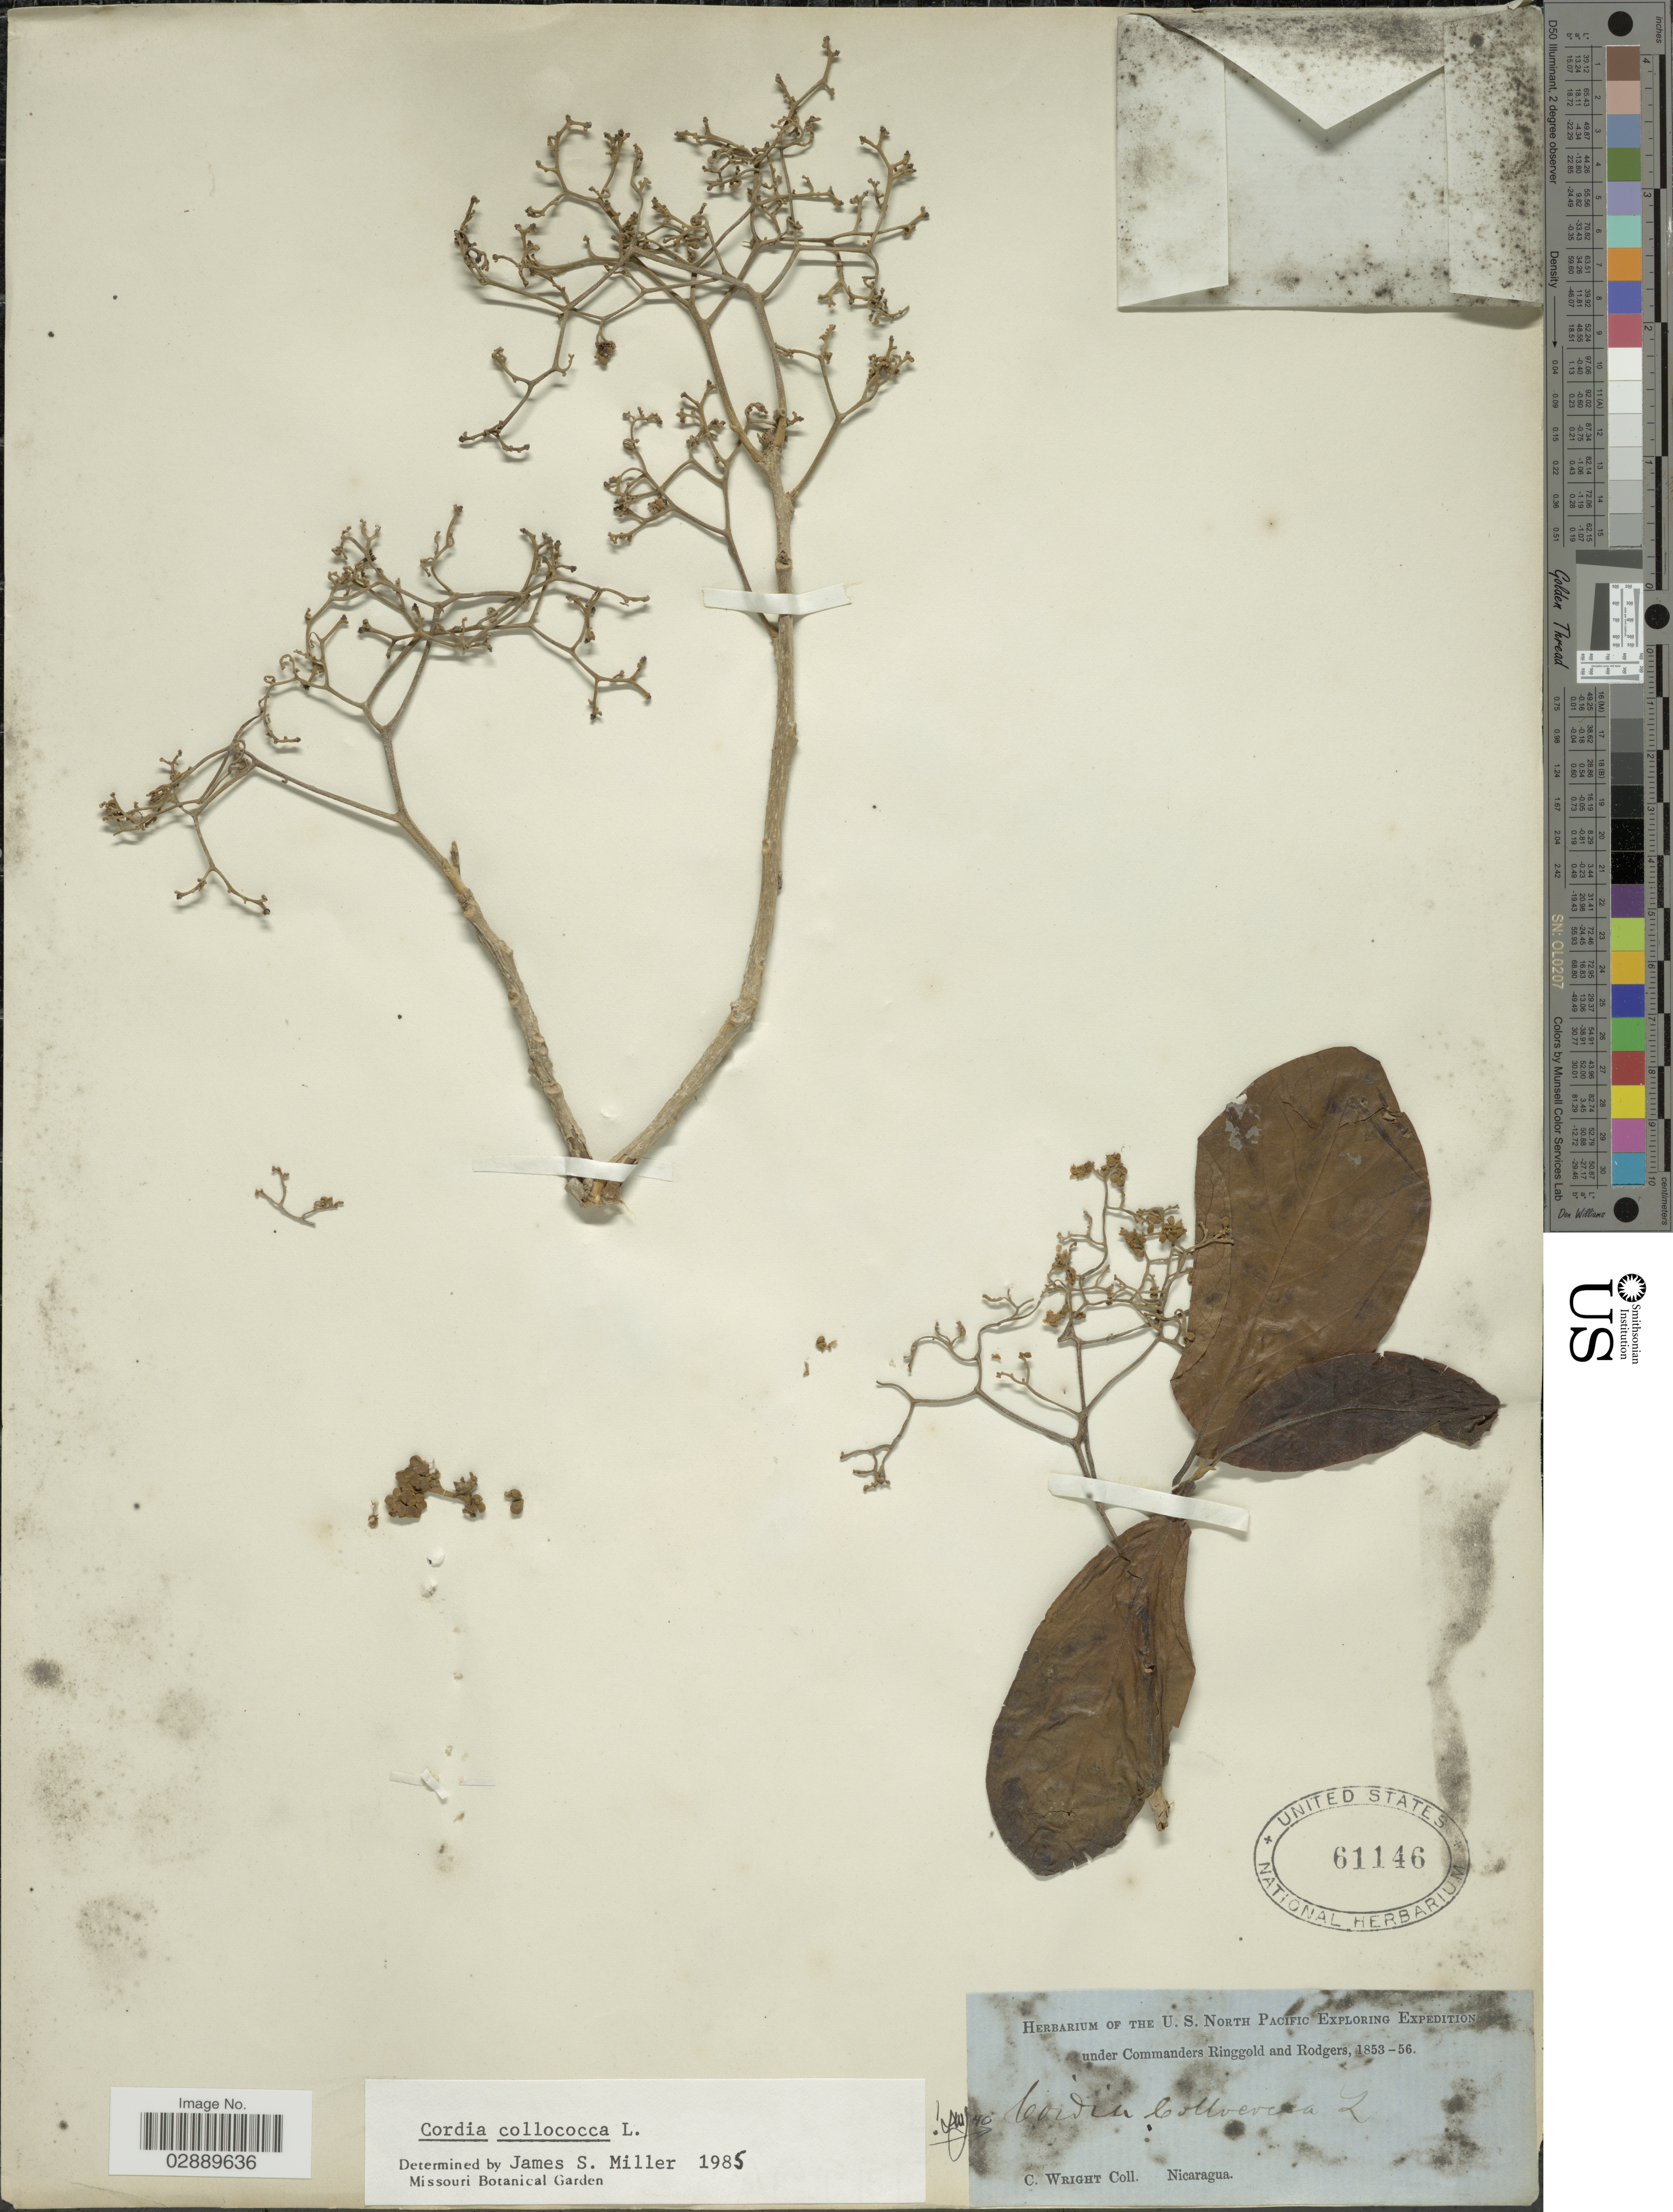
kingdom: Plantae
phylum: Tracheophyta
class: Magnoliopsida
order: Boraginales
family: Cordiaceae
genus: Cordia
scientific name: Cordia collococca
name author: L.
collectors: C. Wright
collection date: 1853/1856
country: Nicaragua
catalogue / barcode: US 61146